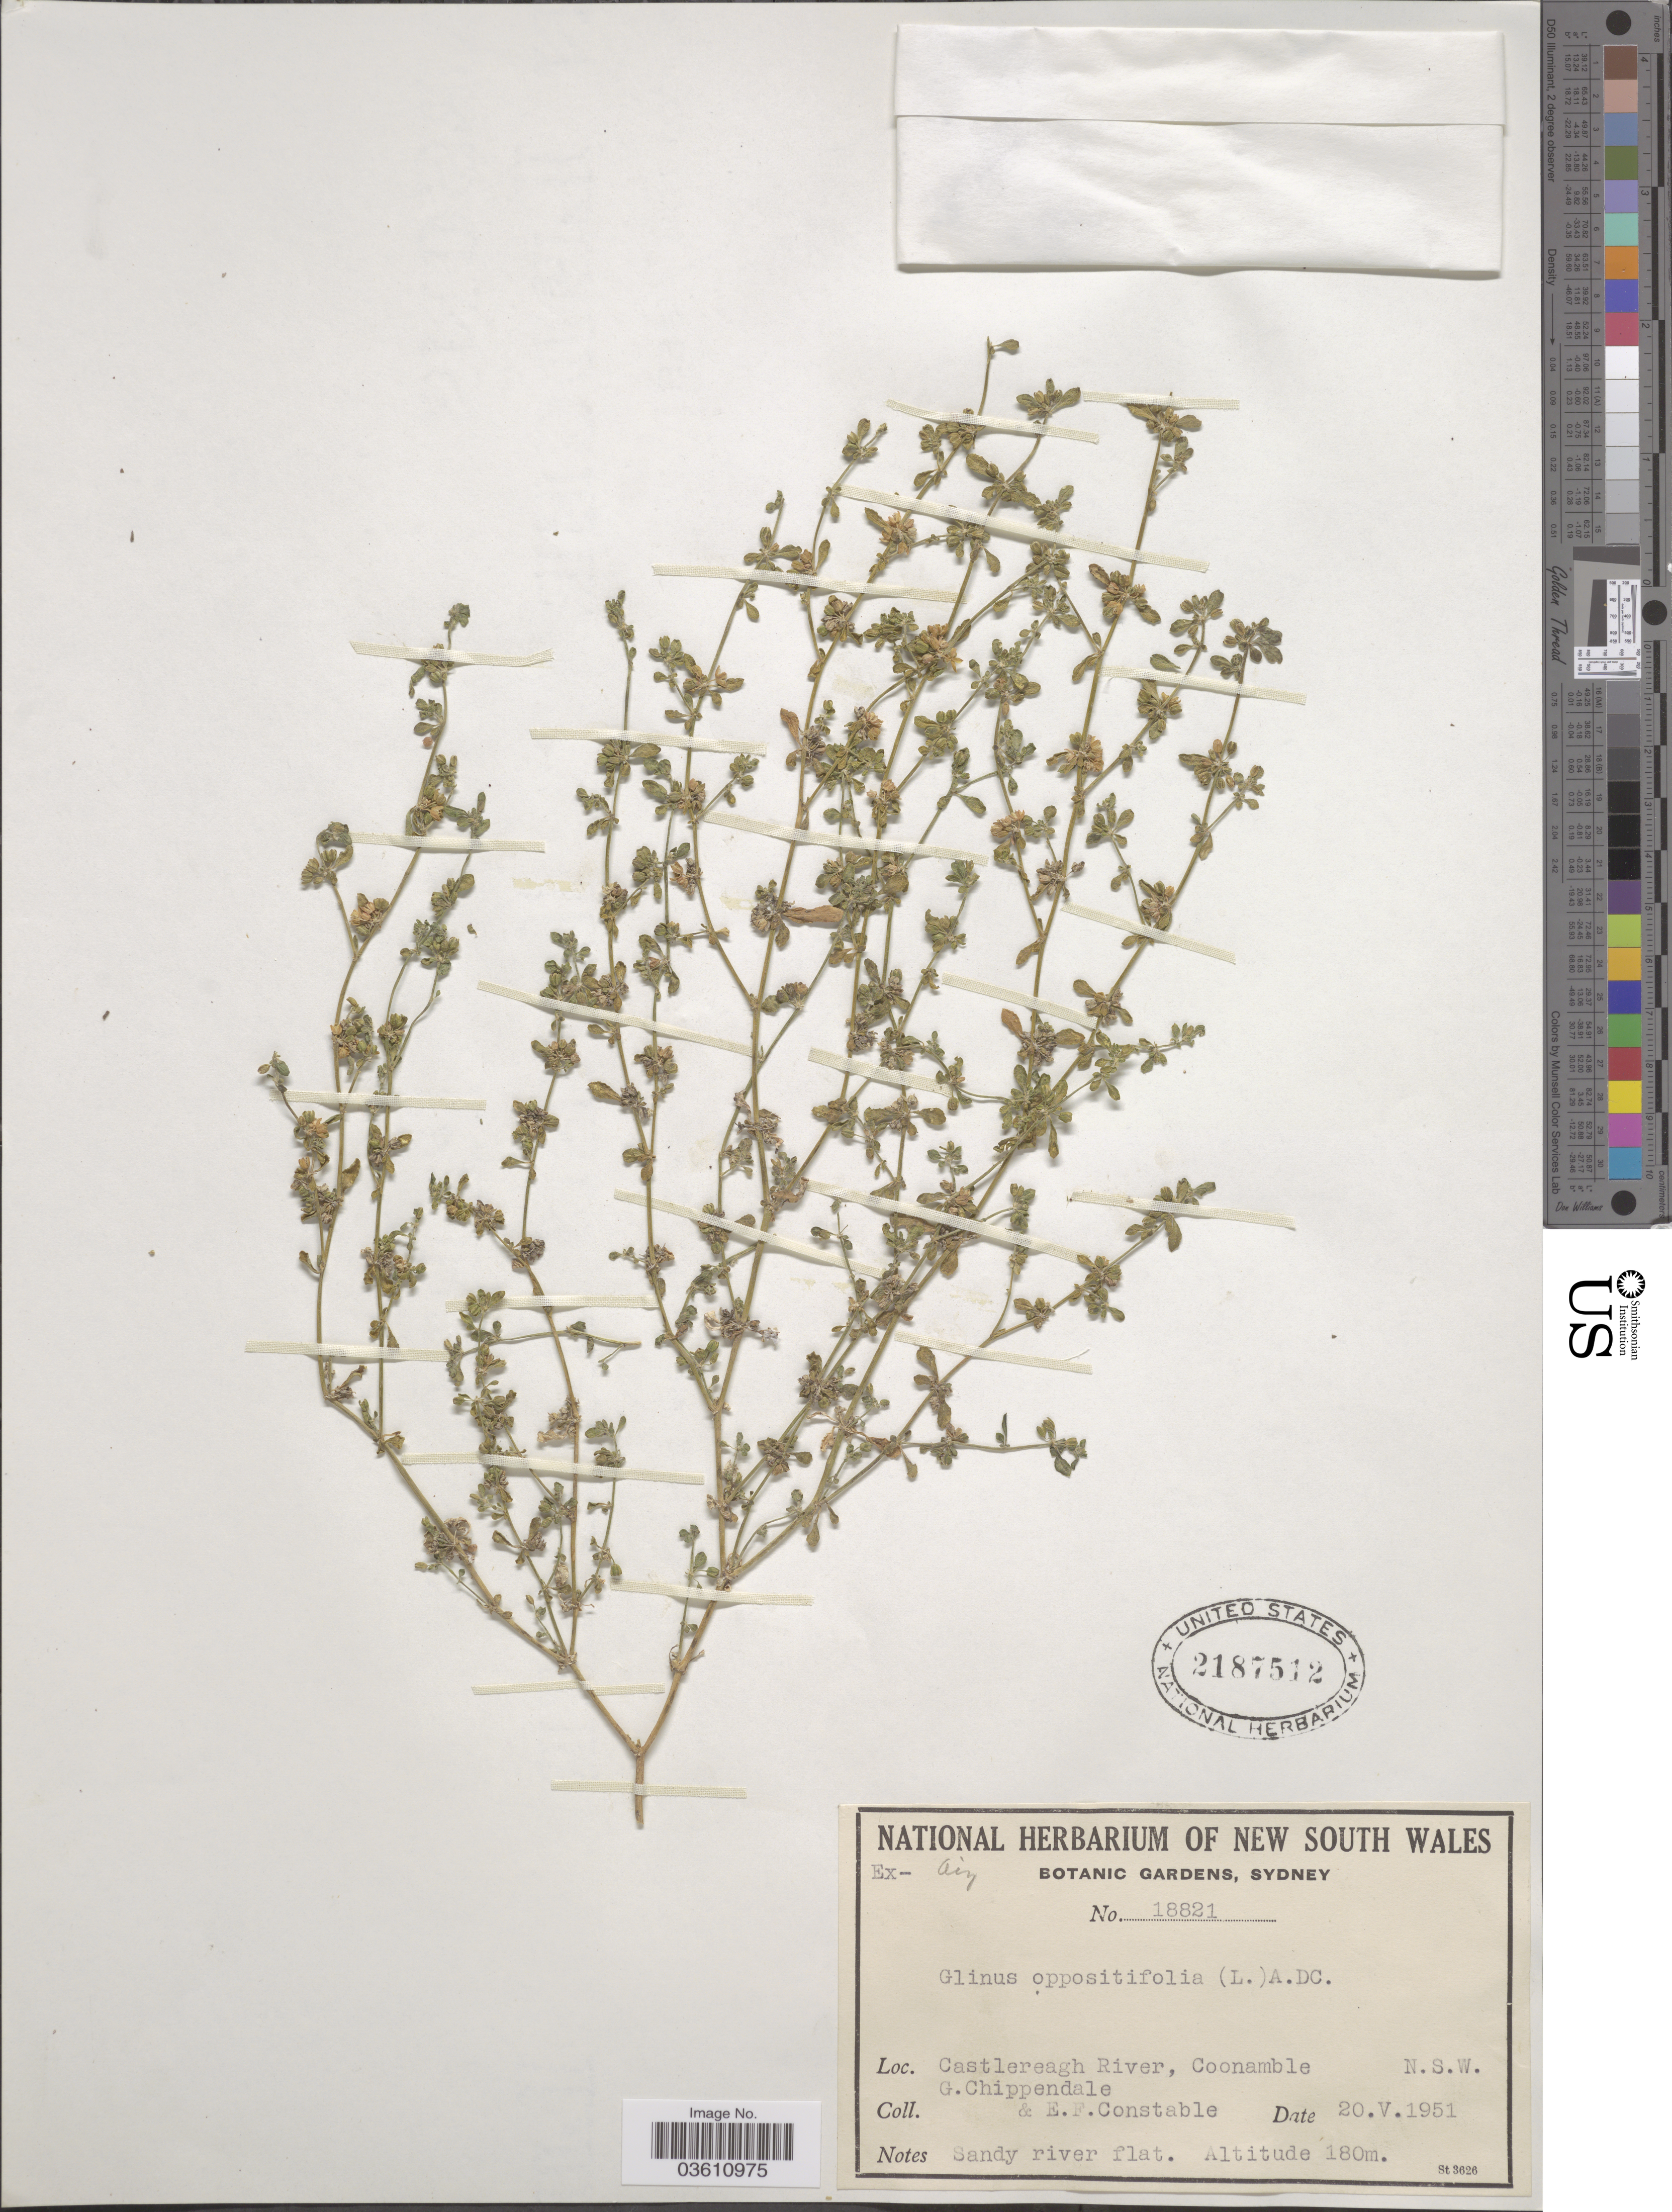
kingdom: Plantae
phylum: Tracheophyta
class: Magnoliopsida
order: Caryophyllales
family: Molluginaceae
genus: Glinus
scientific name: Glinus oppositifolius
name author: (L.) Aug. DC.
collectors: G. Chippendale & E. F. Constable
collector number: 18821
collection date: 1951-05-20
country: Australia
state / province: New South Wales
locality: Castlereagh River, Coonamble.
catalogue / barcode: US 2187512